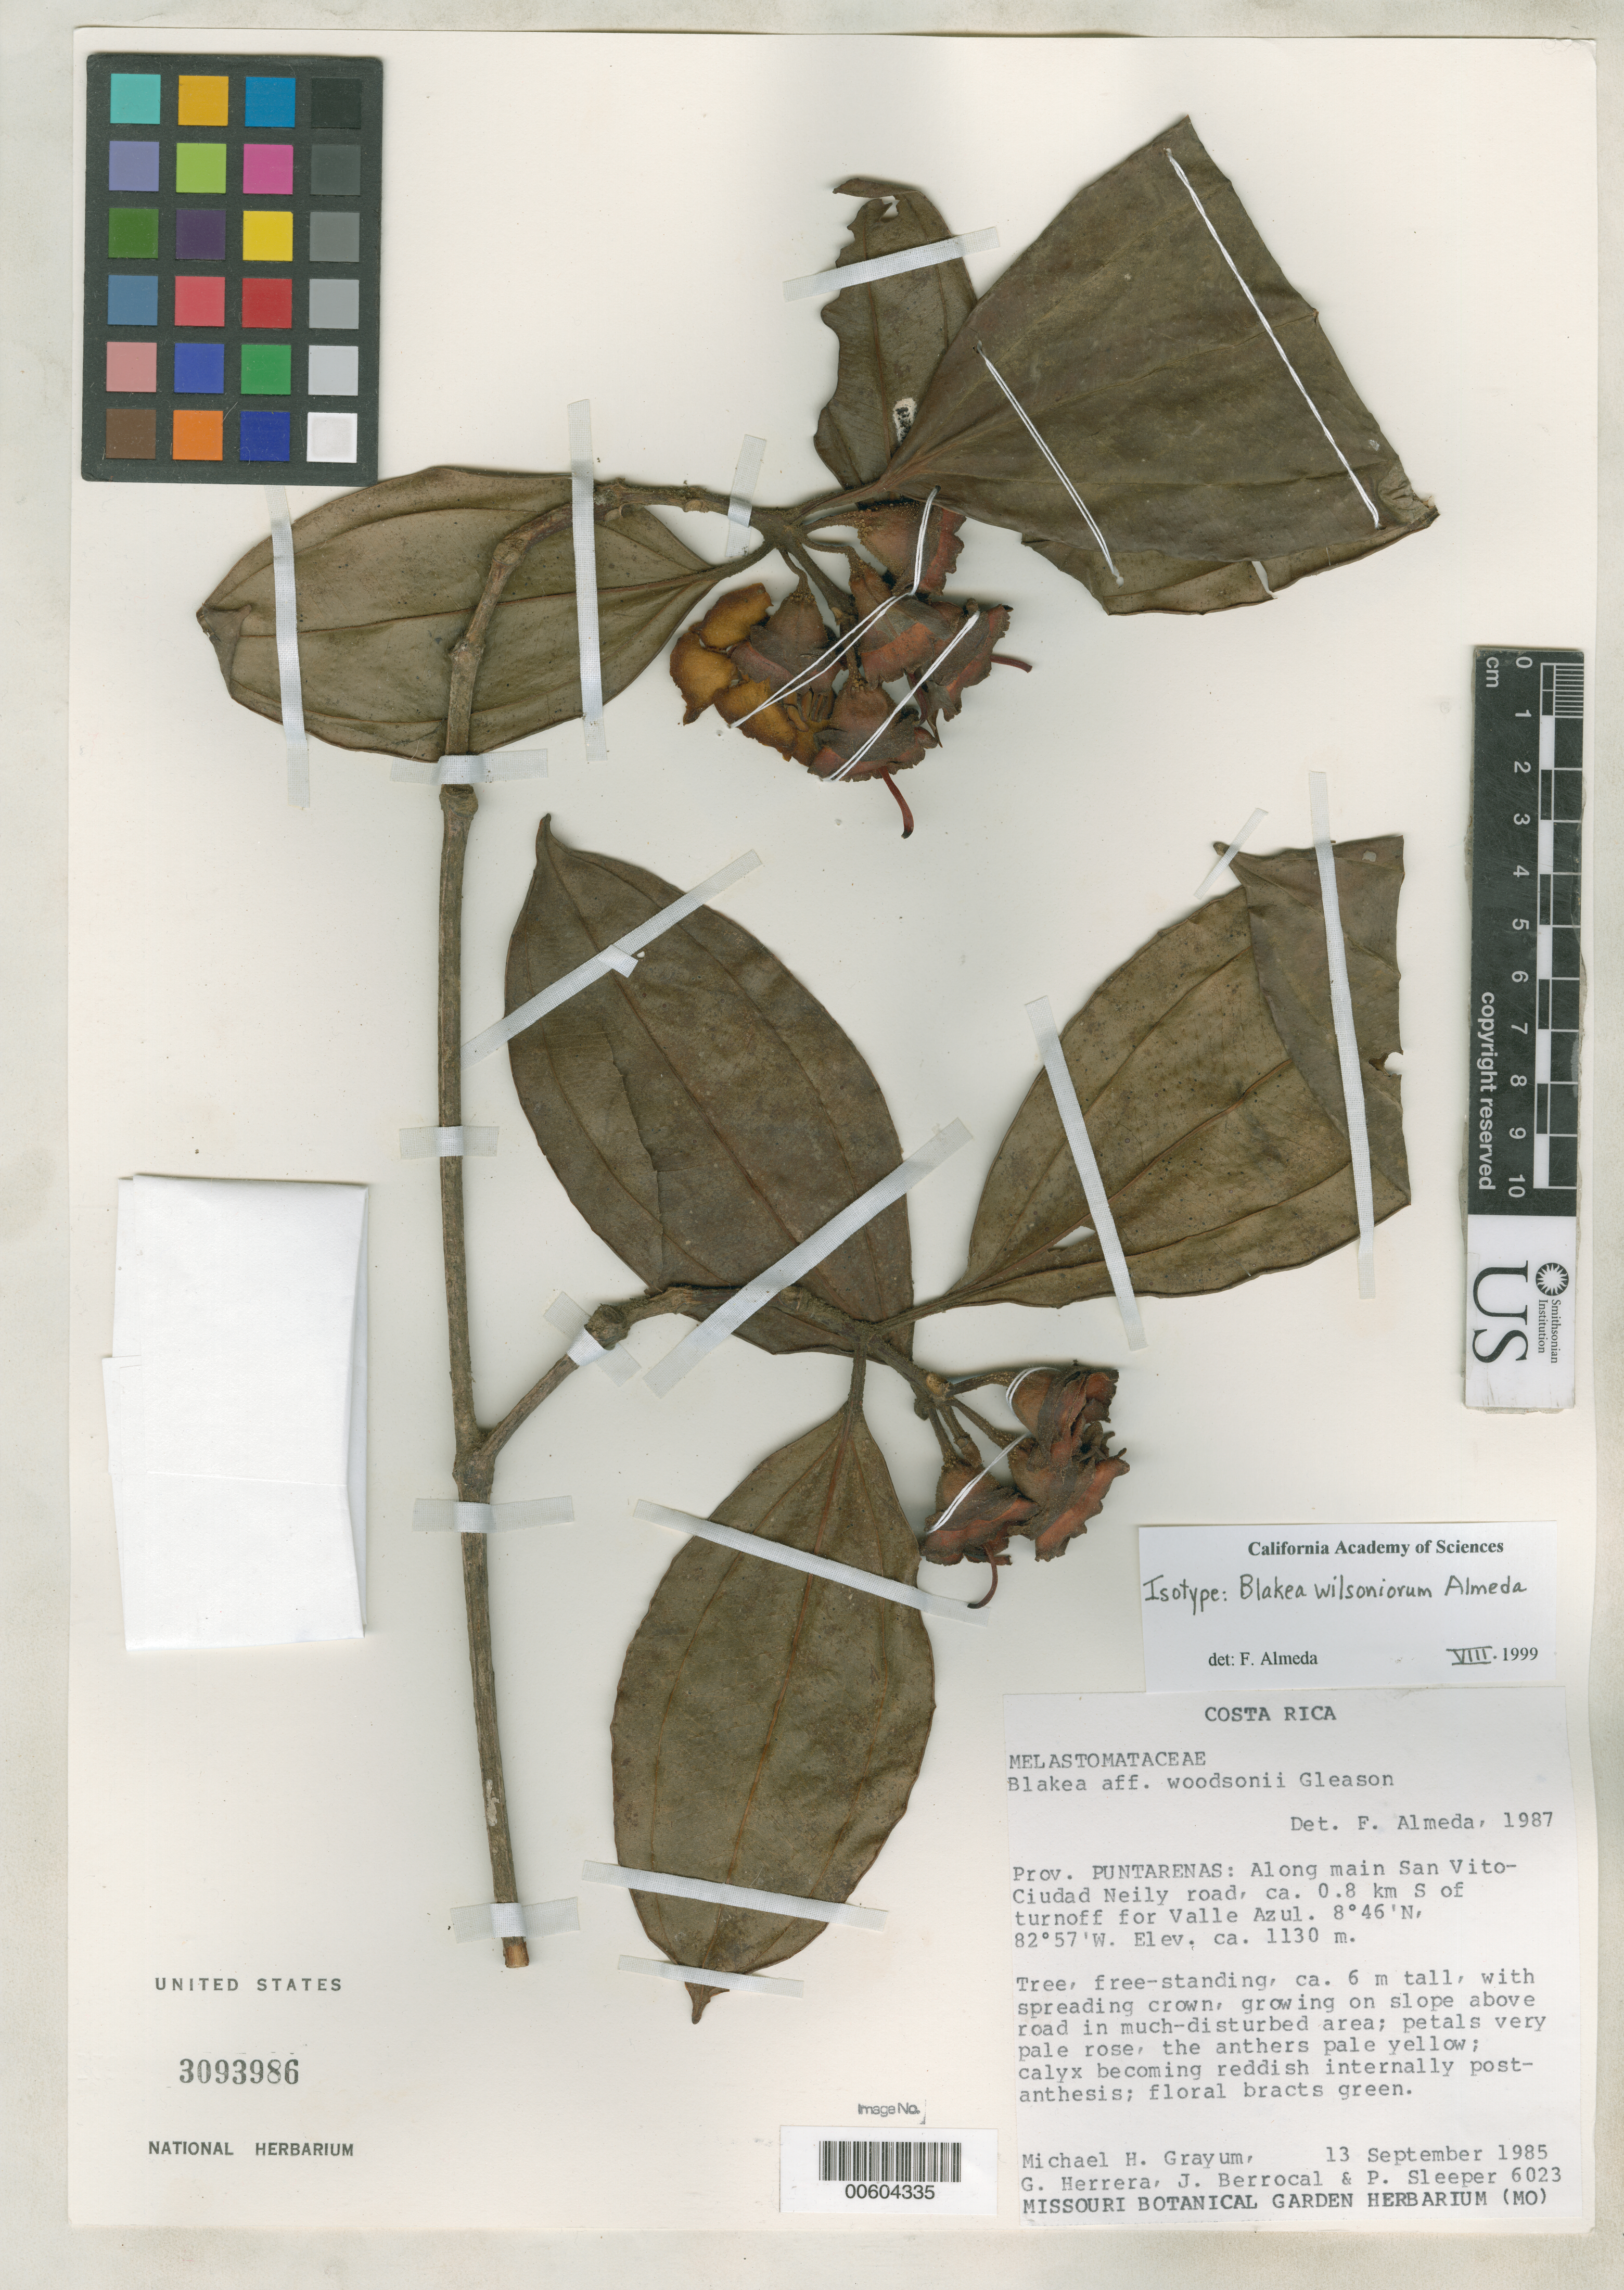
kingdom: Plantae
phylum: Tracheophyta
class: Magnoliopsida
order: Myrtales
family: Melastomataceae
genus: Blakea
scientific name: Blakea wilsoniorum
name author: Almeda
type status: Isotype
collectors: M. H. Grayum, G. Herrera Ch., J. Berrocal & P. Sleeper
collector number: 6023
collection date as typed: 13 Sep 1985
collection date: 1985-09-13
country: Costa Rica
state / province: Puntarenas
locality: Along main San Vito-Ciudad Neily road, ca. 0.8 km S of turnoff for Valle Azul.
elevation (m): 1130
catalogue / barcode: US 3093986